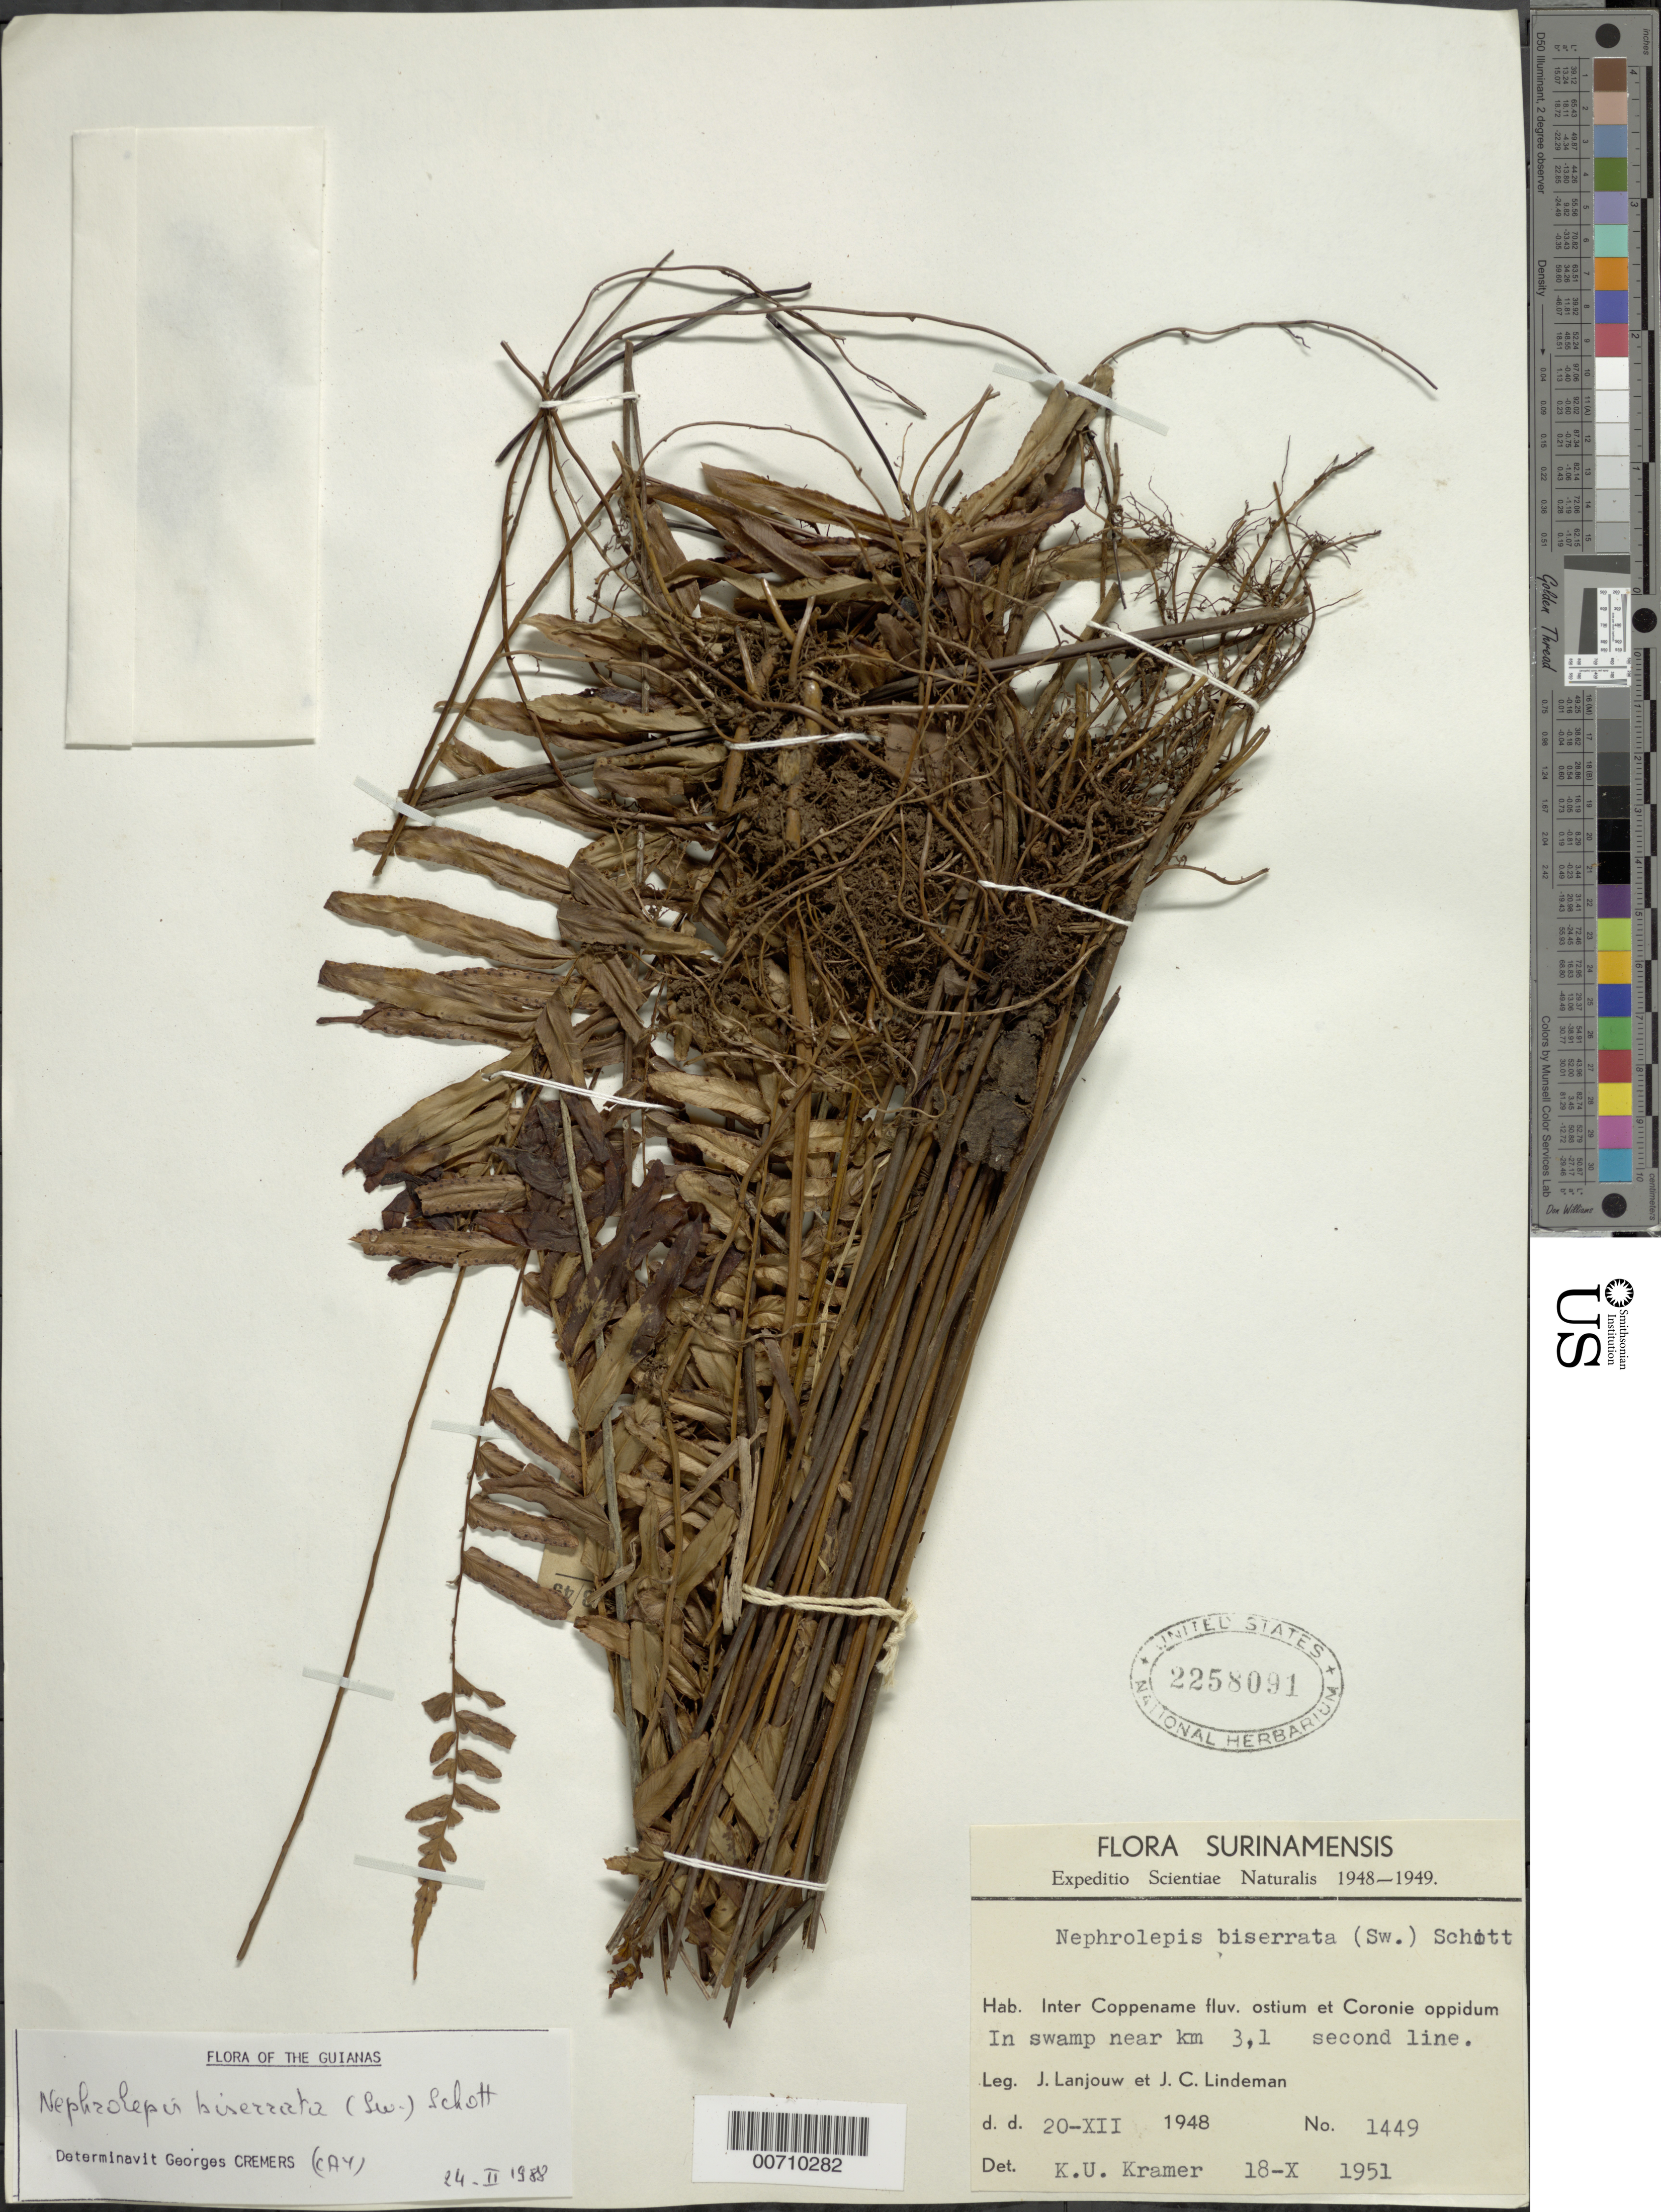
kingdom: Plantae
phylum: Tracheophyta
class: Polypodiopsida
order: Polypodiales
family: Nephrolepidaceae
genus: Nephrolepis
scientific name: Nephrolepis biserrata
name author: (Sw.) Schott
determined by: Cremers, Georges A.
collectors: J. Lanjouw & J. C. Lindeman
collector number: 48 1449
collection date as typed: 20-Dec-48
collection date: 1948-12-20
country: Suriname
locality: Coppename R., inter fluv. ostium et Coronie oppidum, near km 3.1 second line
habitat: Swamp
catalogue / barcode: US 2258091